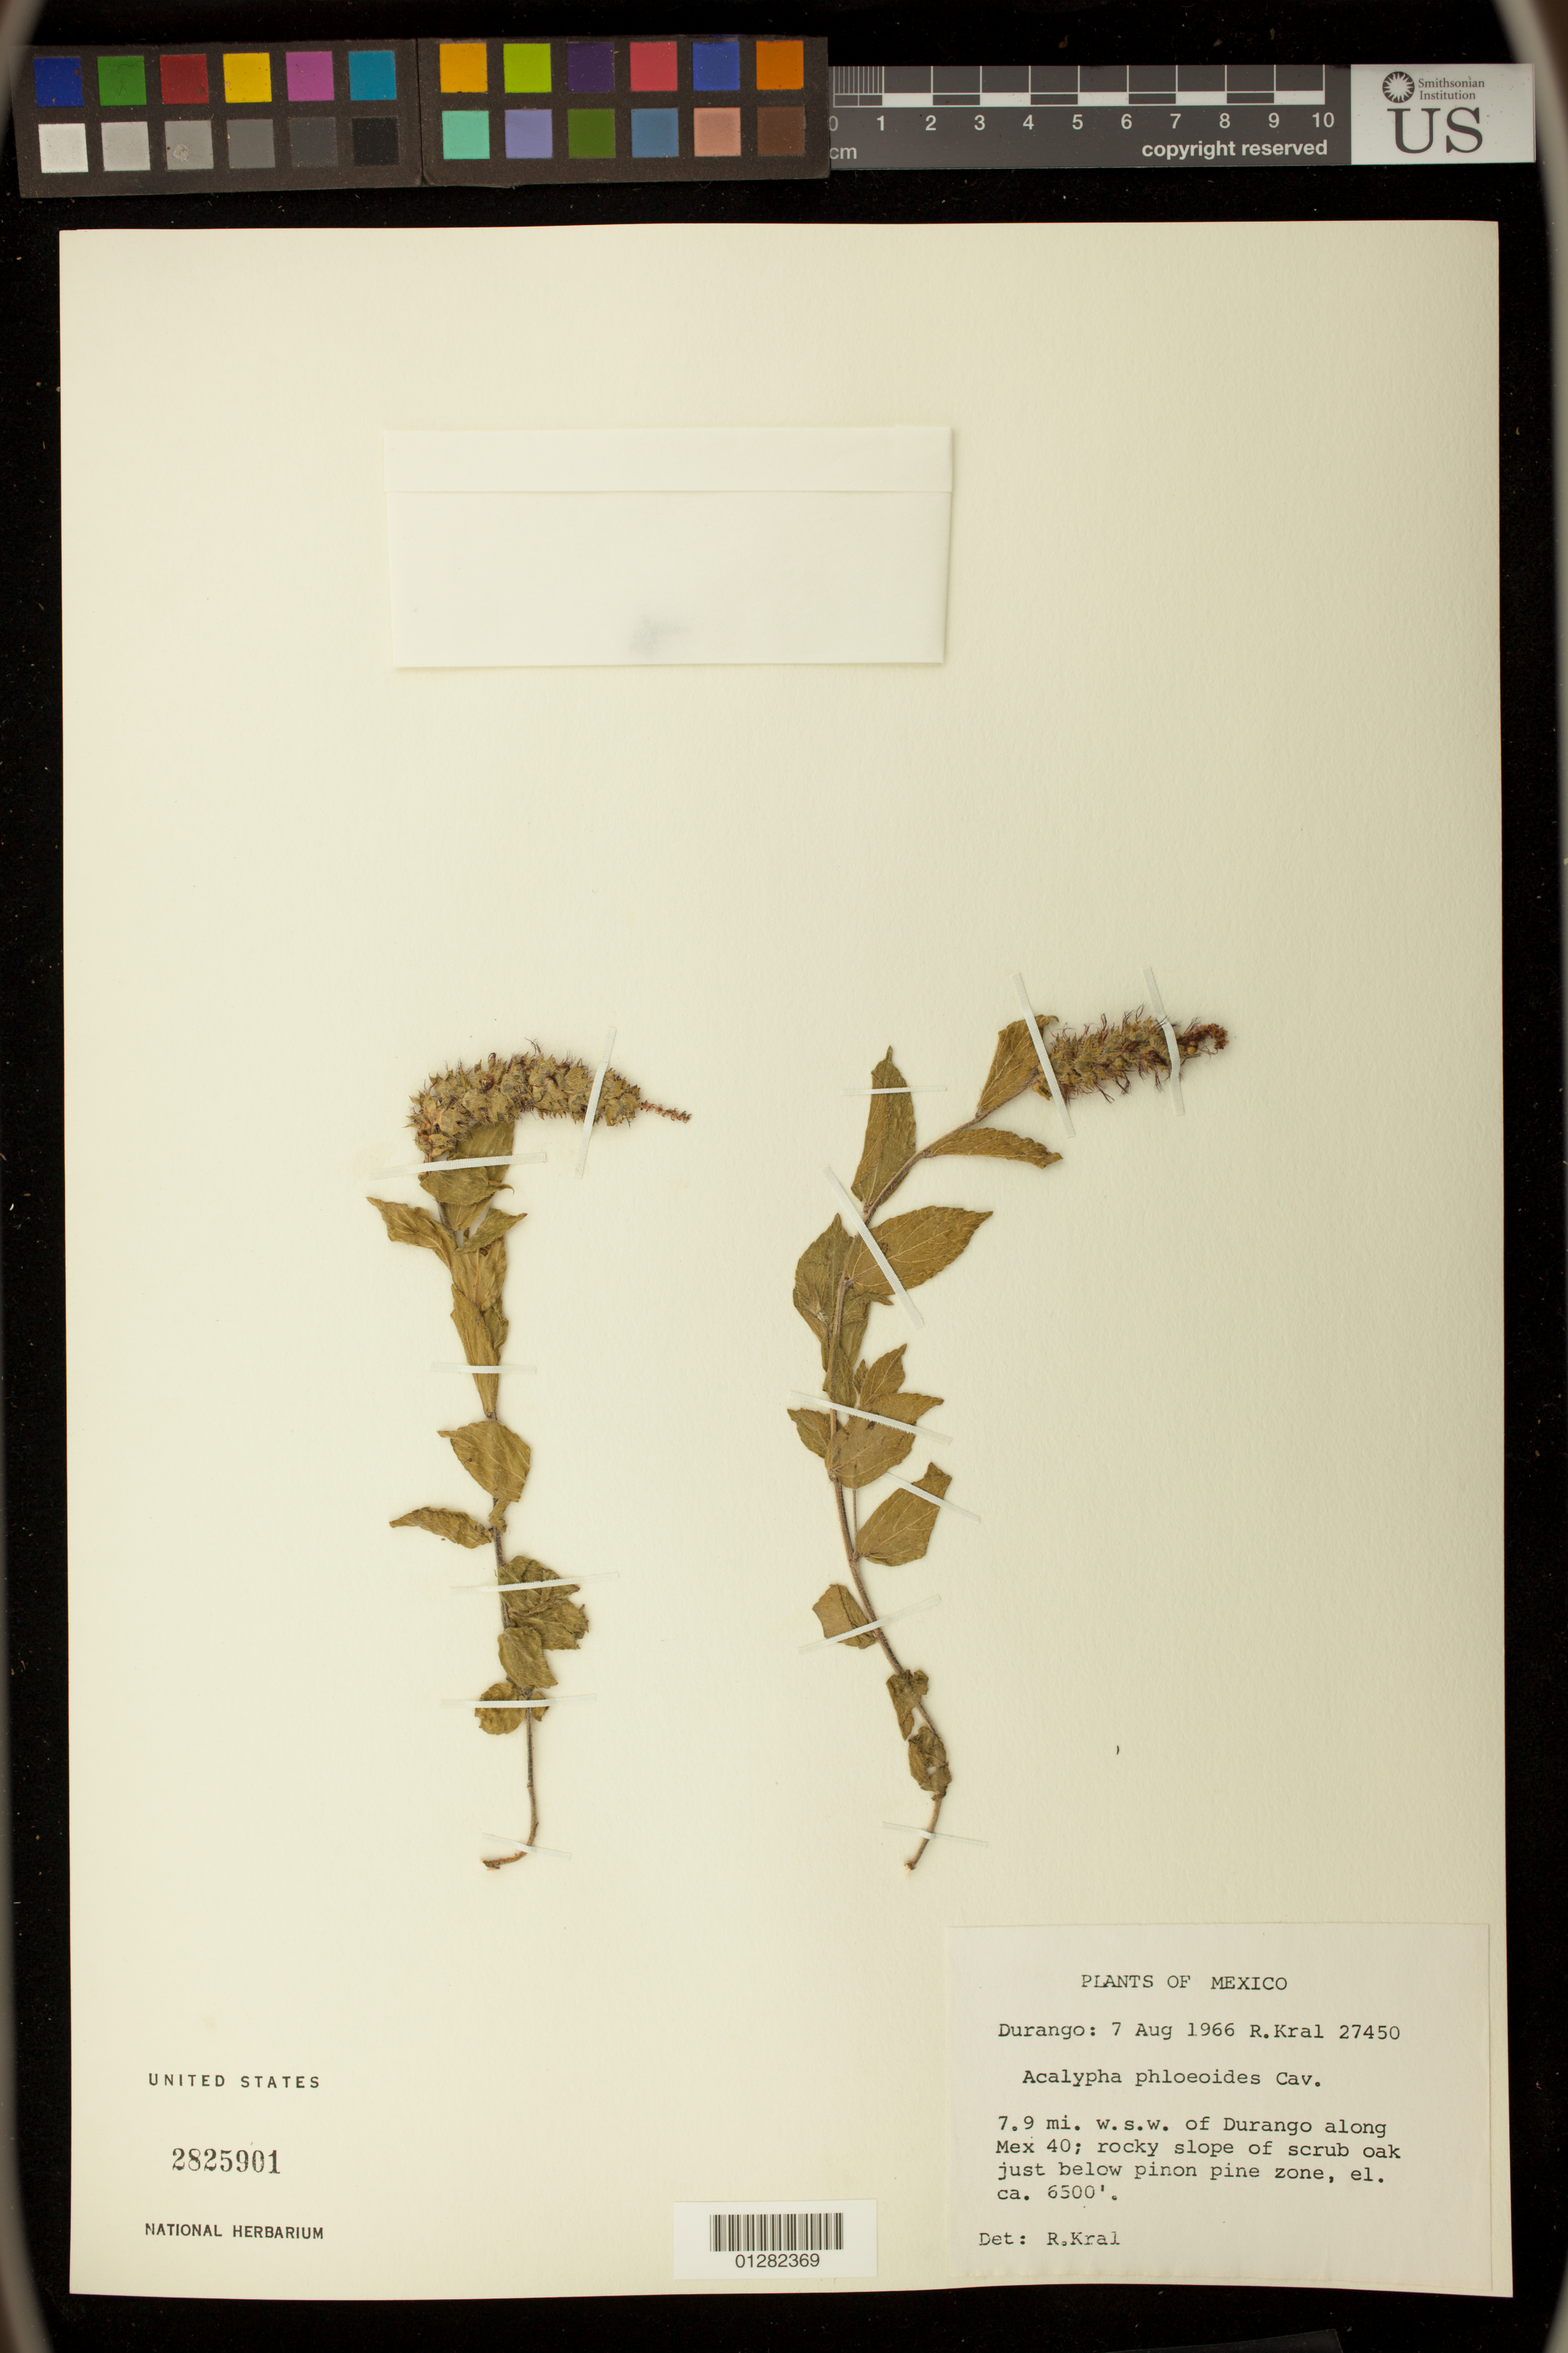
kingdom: Plantae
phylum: Tracheophyta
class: Magnoliopsida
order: Malpighiales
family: Euphorbiaceae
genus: Acalypha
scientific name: Acalypha phleoides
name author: Cav.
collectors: C. L. Lundell & A. A. Lundell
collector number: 27450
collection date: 1966-08-07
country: Mexico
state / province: Durango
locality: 7.9 mi. w.s.w. of Durango along Mex 40, rocky slope of scrub oak just below pinon pine zone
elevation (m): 1981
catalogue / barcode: US 2825901